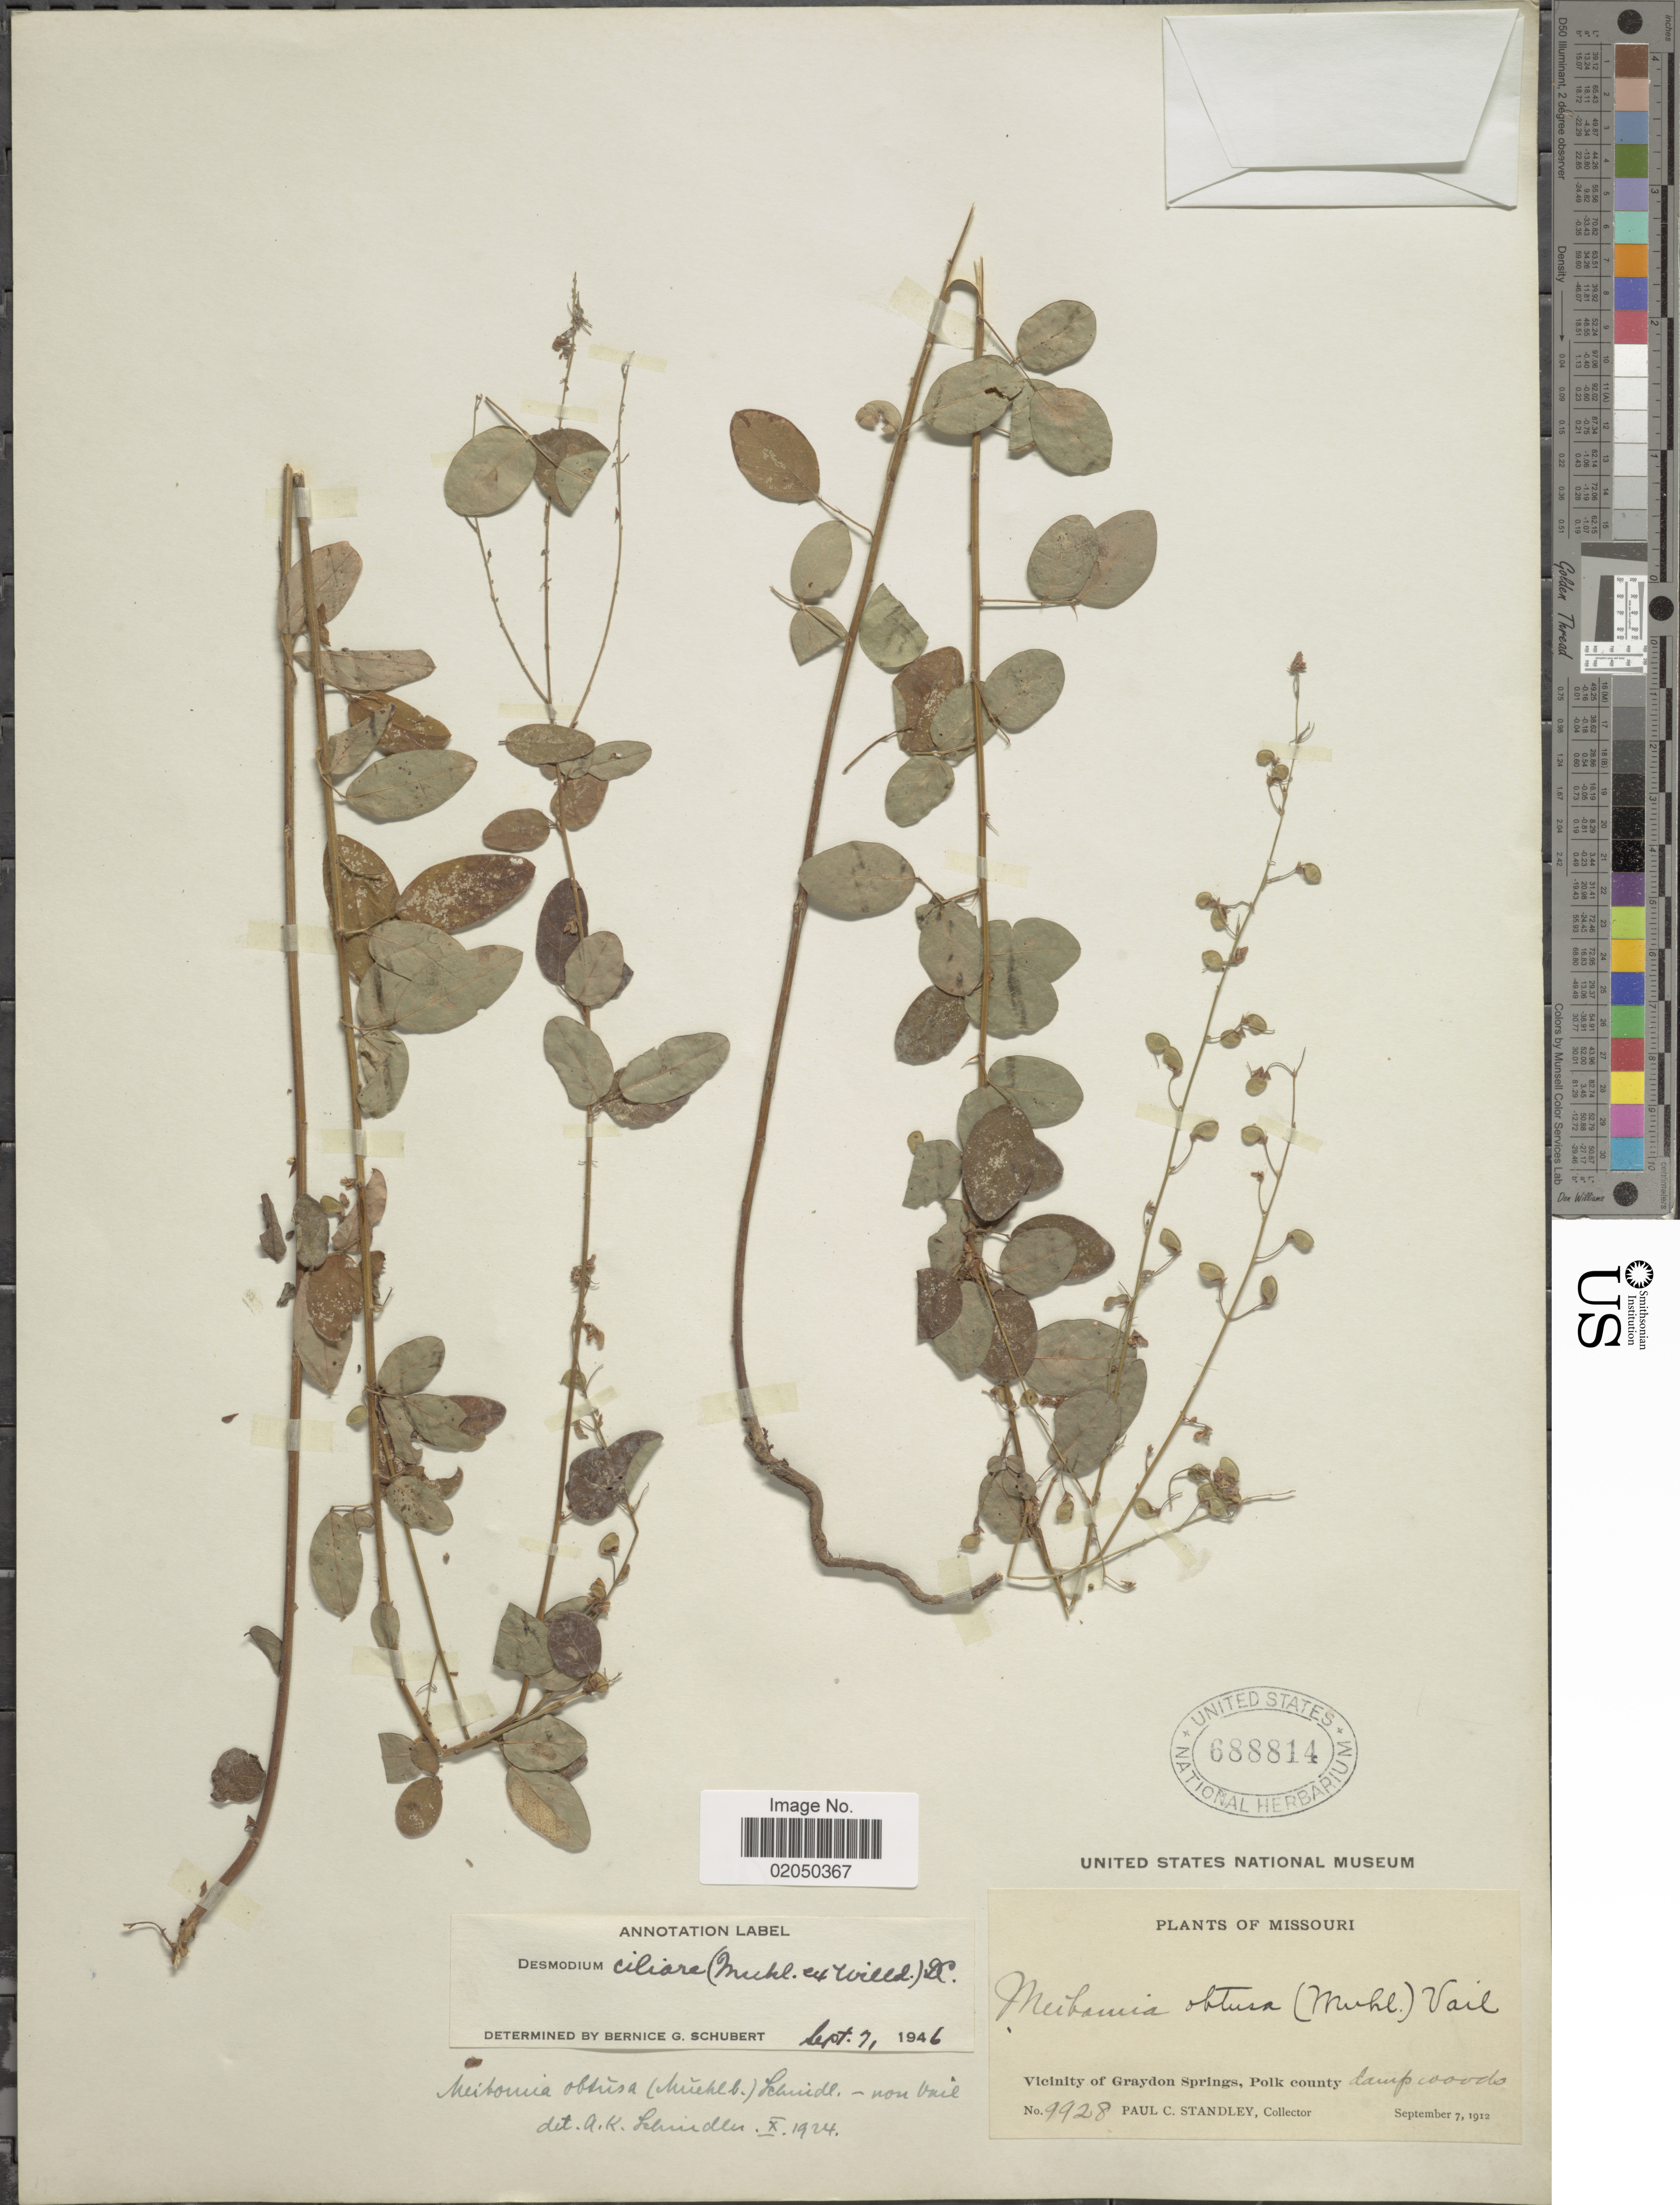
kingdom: Plantae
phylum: Tracheophyta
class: Magnoliopsida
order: Fabales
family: Fabaceae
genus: Desmodium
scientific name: Desmodium ciliare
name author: (Muhl. ex Willd.) DC.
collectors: P. C. Standley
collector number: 9928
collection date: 1912-09-07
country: United States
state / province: Missouri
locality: Vicinity of Graydon Springs, Polk County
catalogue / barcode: US 688814